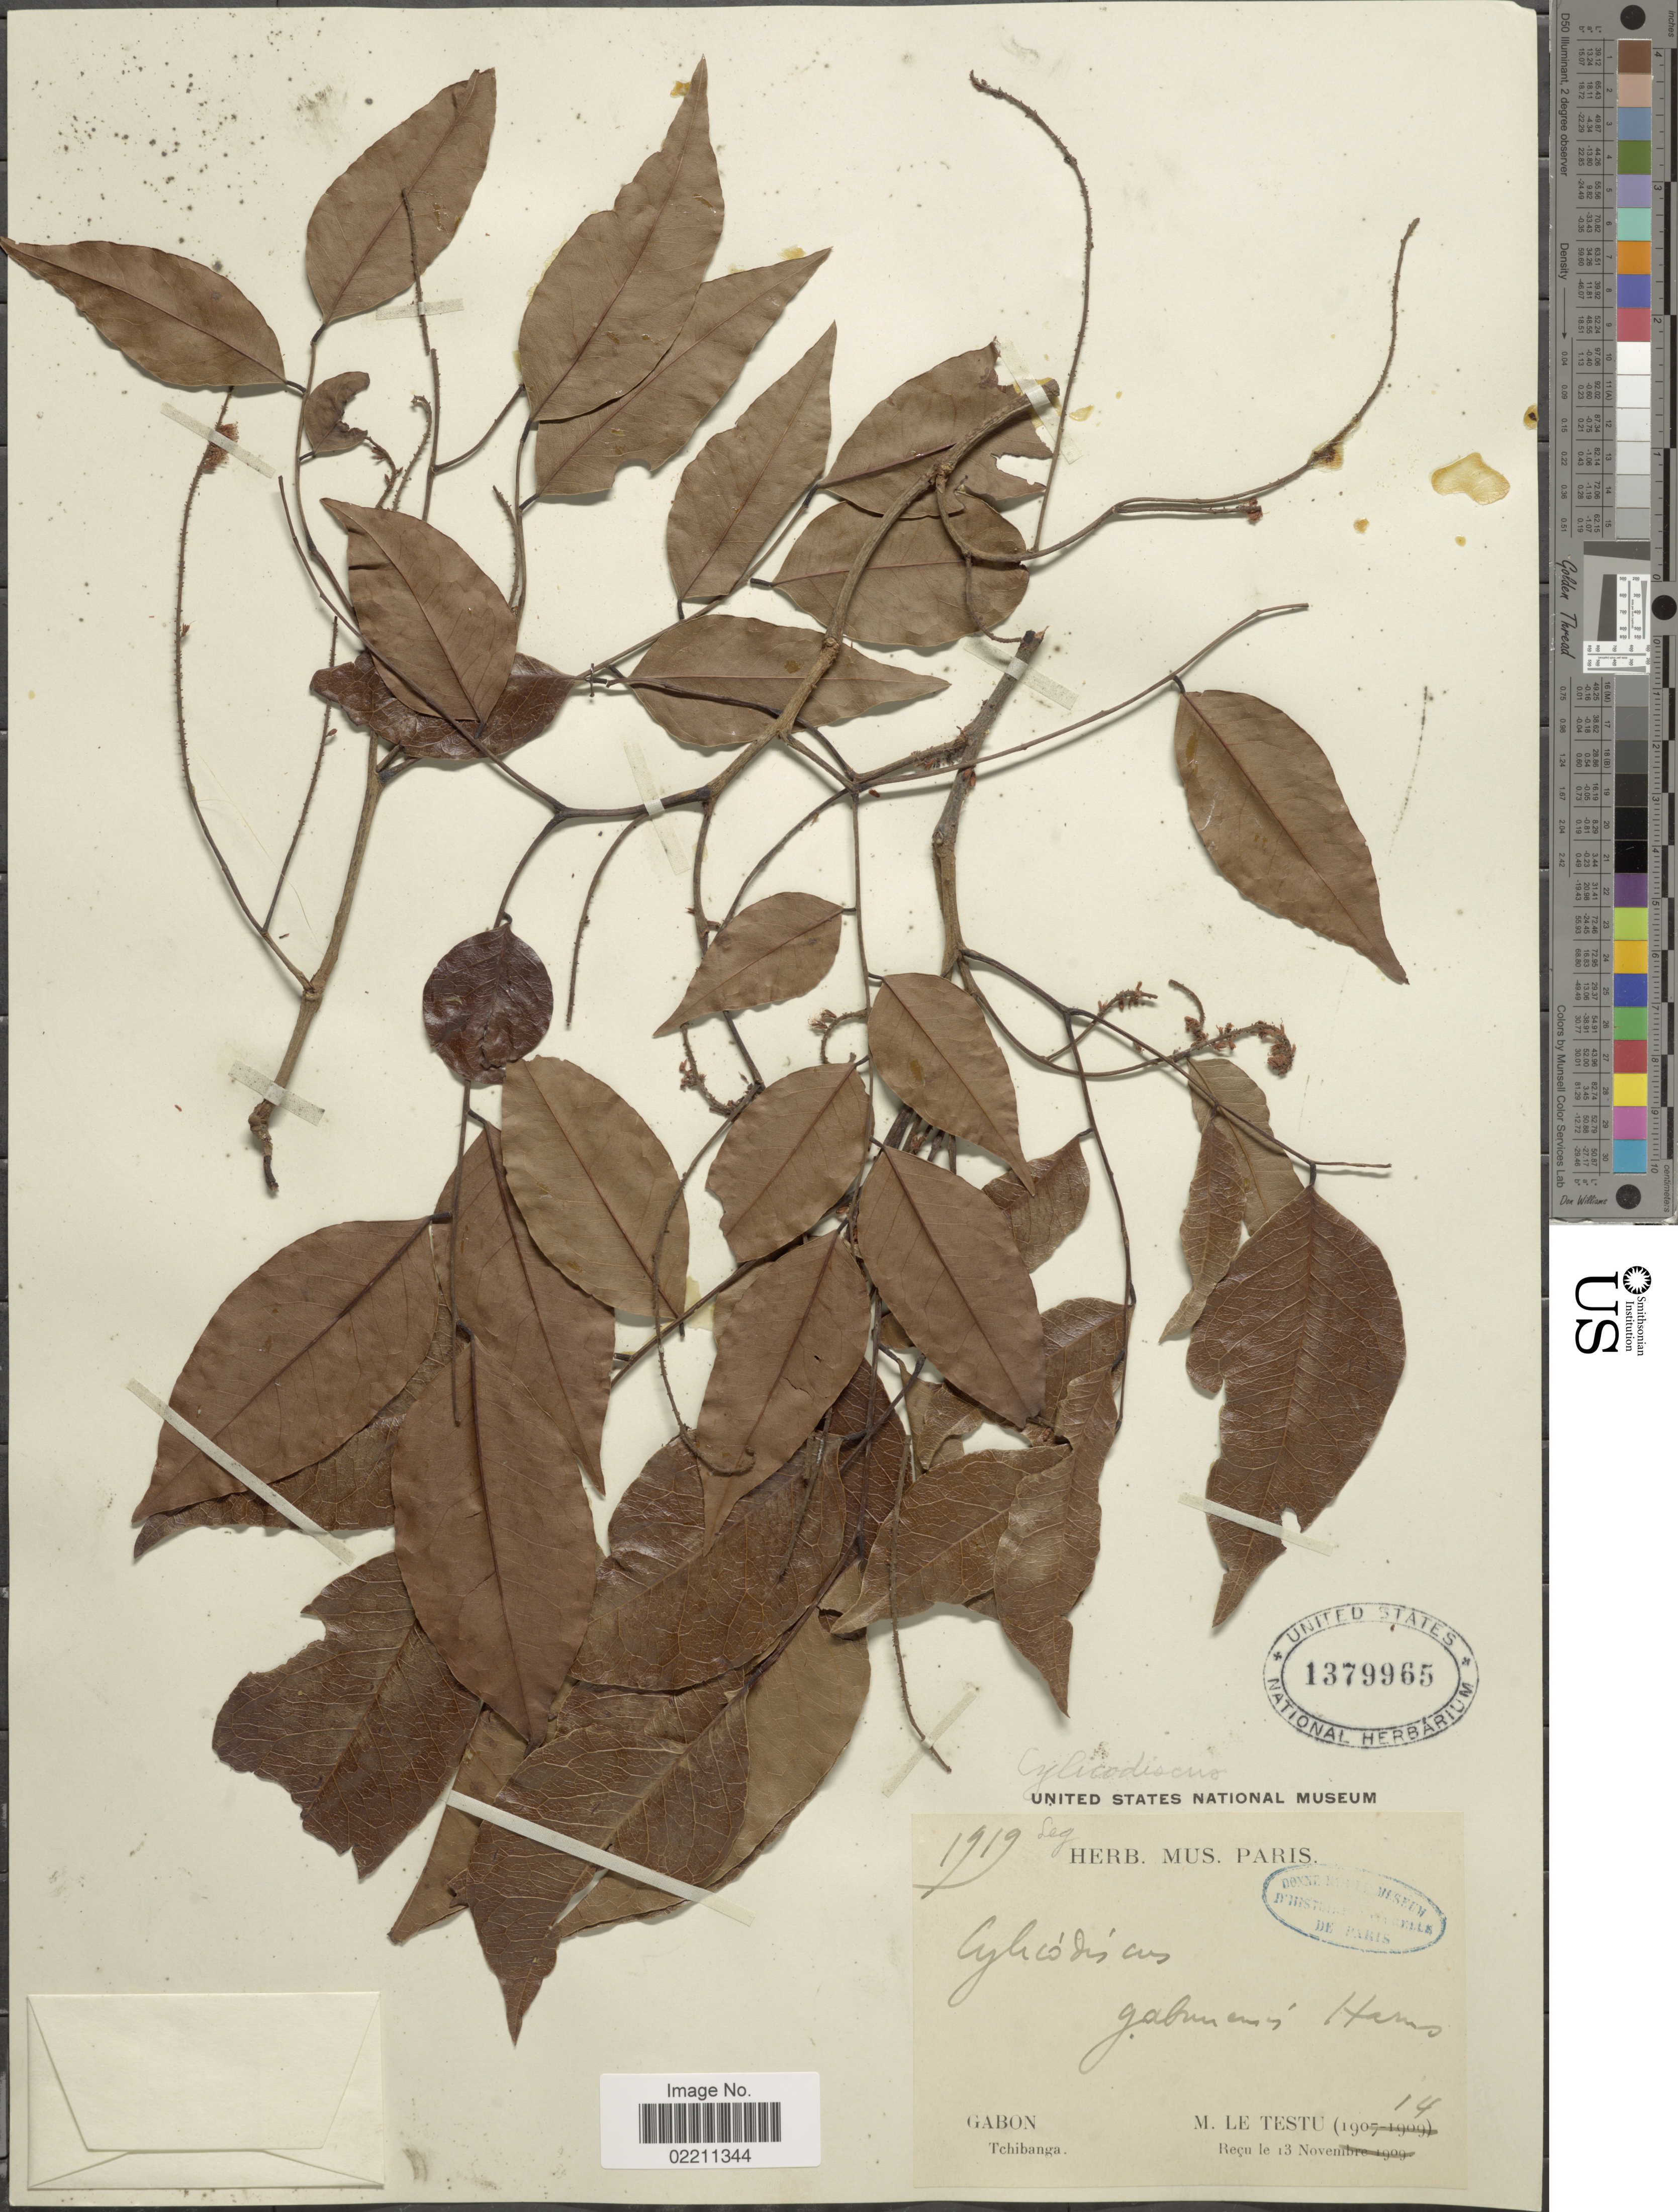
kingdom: Plantae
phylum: Tracheophyta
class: Magnoliopsida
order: Fabales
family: Fabaceae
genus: Cylicodiscus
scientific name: Cylicodiscus gabunensis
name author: Harms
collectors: M. Le Testu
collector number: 1919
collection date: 1914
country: Gabon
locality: Gabon, Tchibanga.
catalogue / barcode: US 1379665